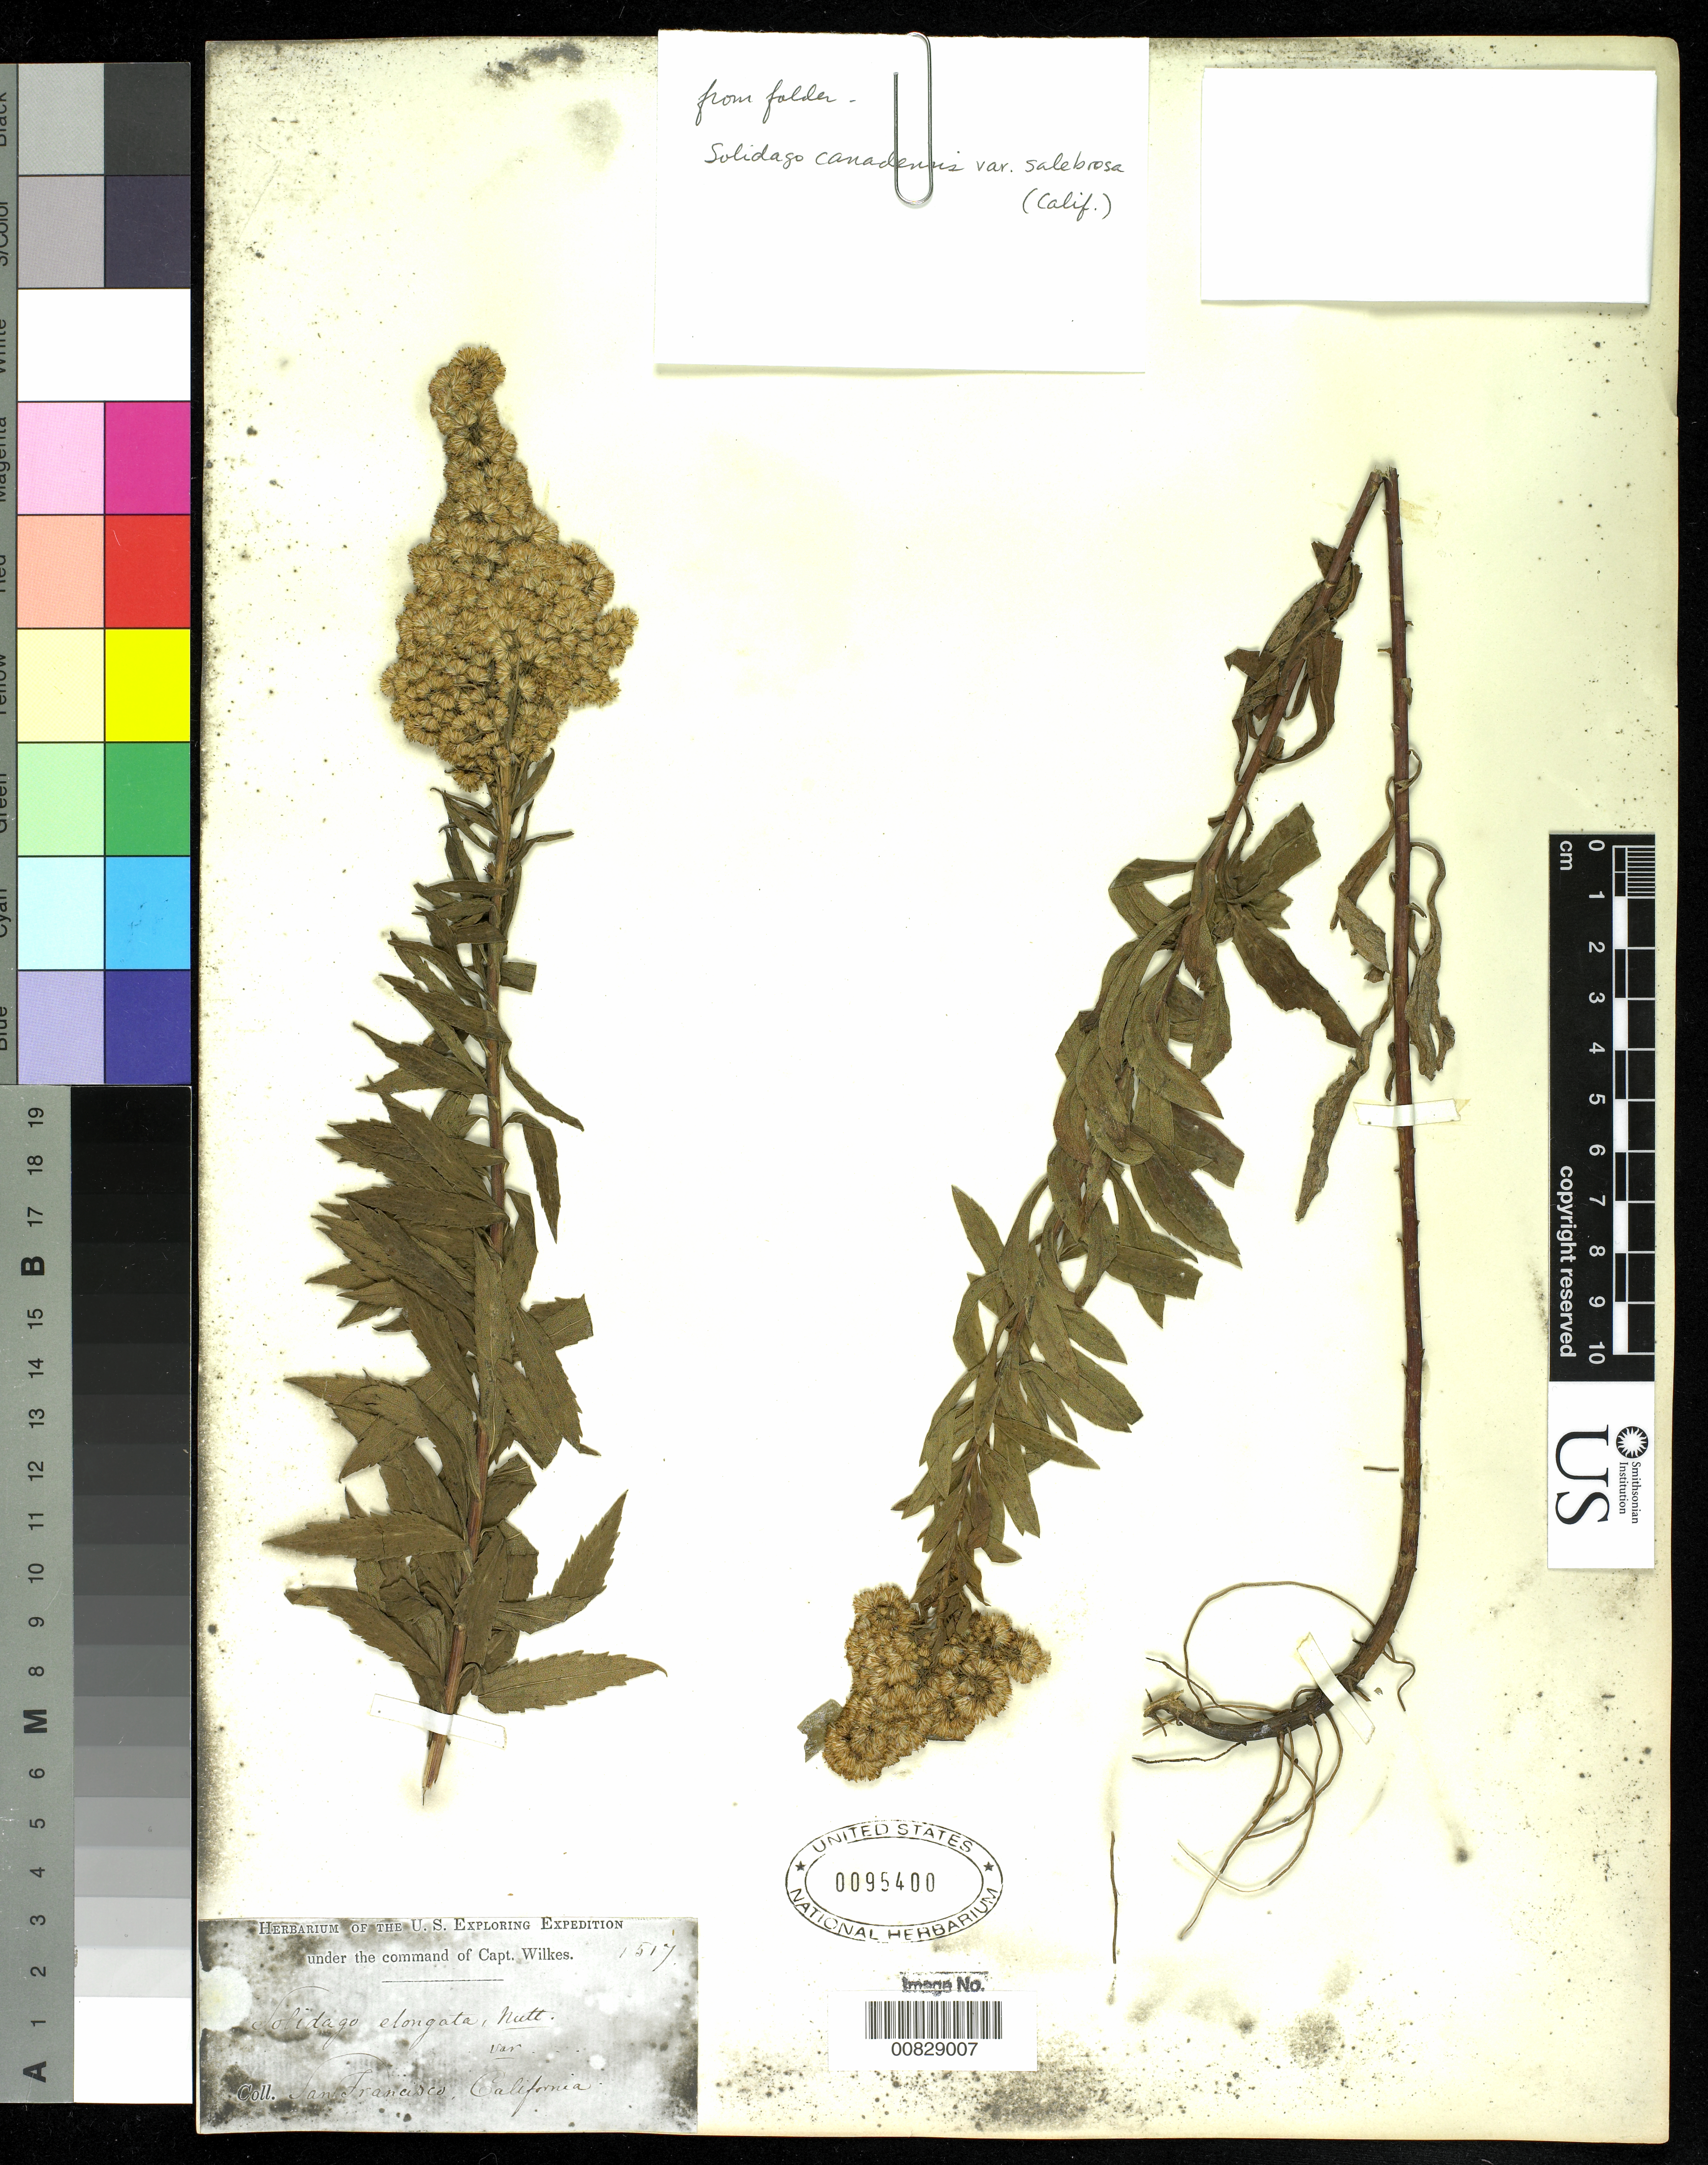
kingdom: Plantae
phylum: Tracheophyta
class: Magnoliopsida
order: Asterales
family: Asteraceae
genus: Solidago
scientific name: Solidago canadensis var. salebrosa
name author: (Piper) M.E. Jones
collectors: Wilkes Explor. Exped.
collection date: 1838/1842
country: United States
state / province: California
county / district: San Francisco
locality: San Francisco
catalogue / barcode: US 95400